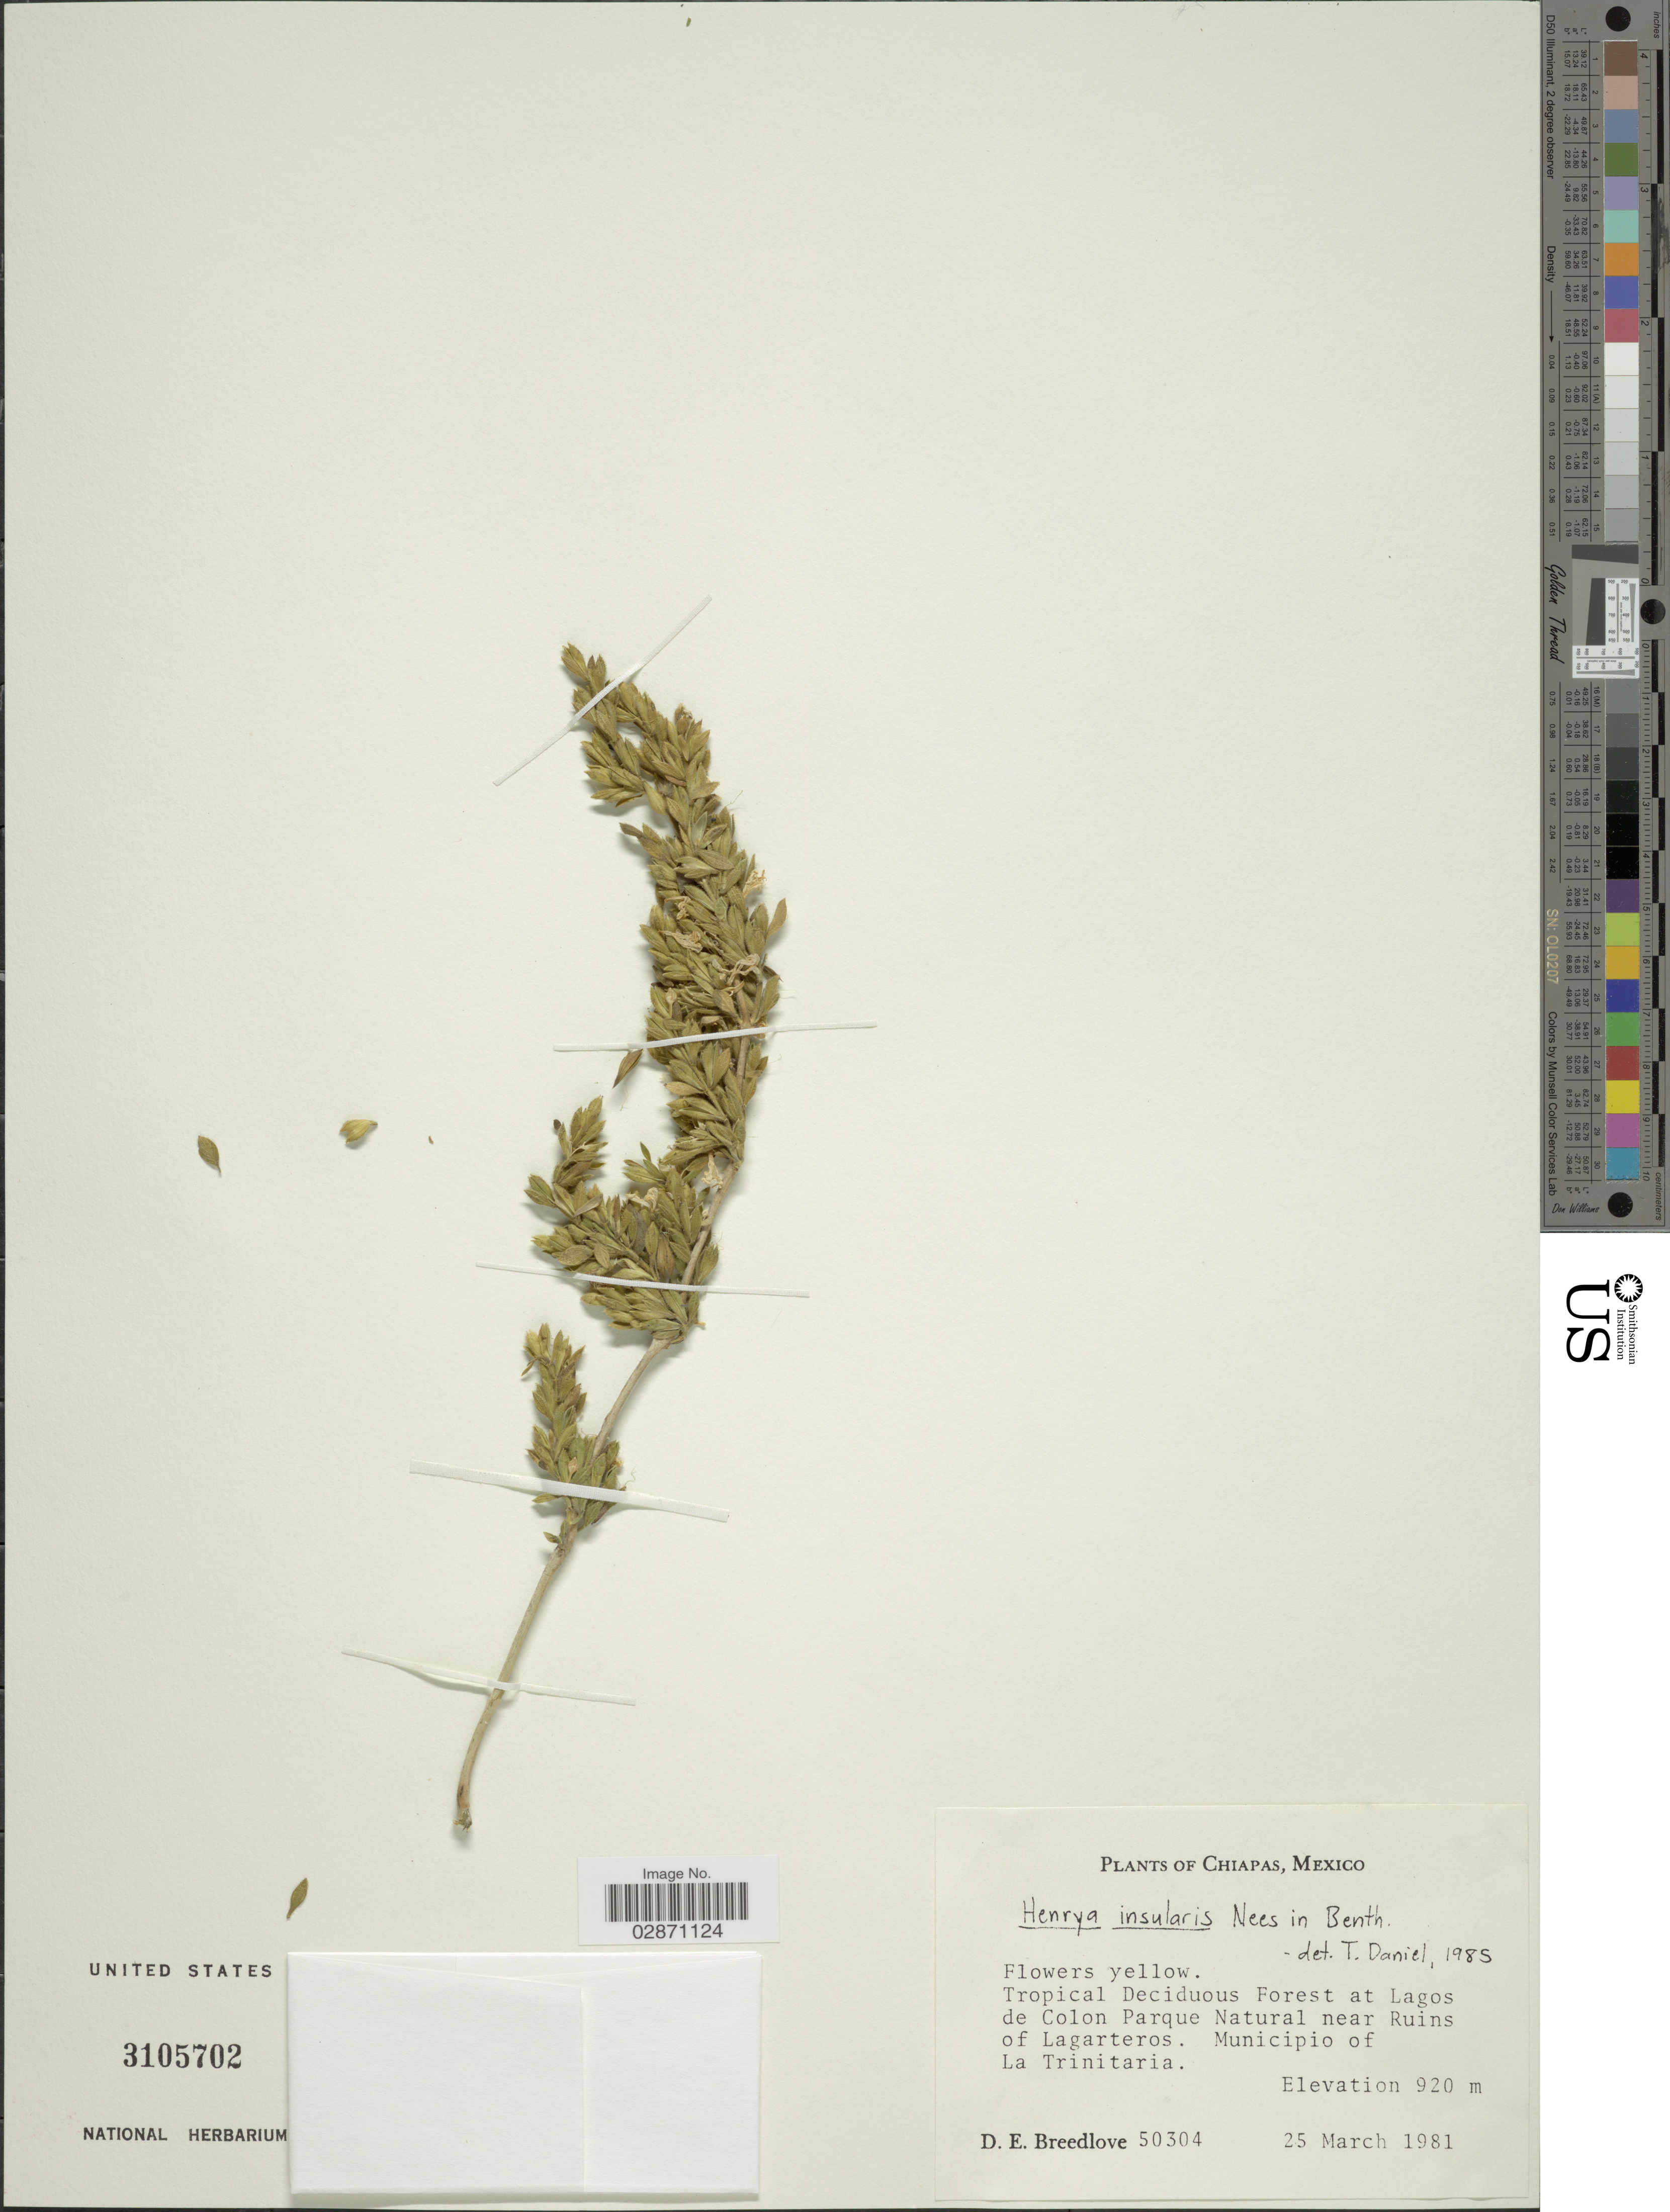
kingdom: Plantae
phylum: Tracheophyta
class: Magnoliopsida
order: Lamiales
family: Acanthaceae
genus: Henrya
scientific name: Henrya insularis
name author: Nees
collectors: D. E. Breedlove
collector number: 50304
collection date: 1981-03-25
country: Mexico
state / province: Chiapas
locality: Tropical Deciduous Forest at Lagos de Colon Parque Natural near Ruins of Lagarteros. Municipio of La Trinitaria.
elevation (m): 920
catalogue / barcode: US 3105702